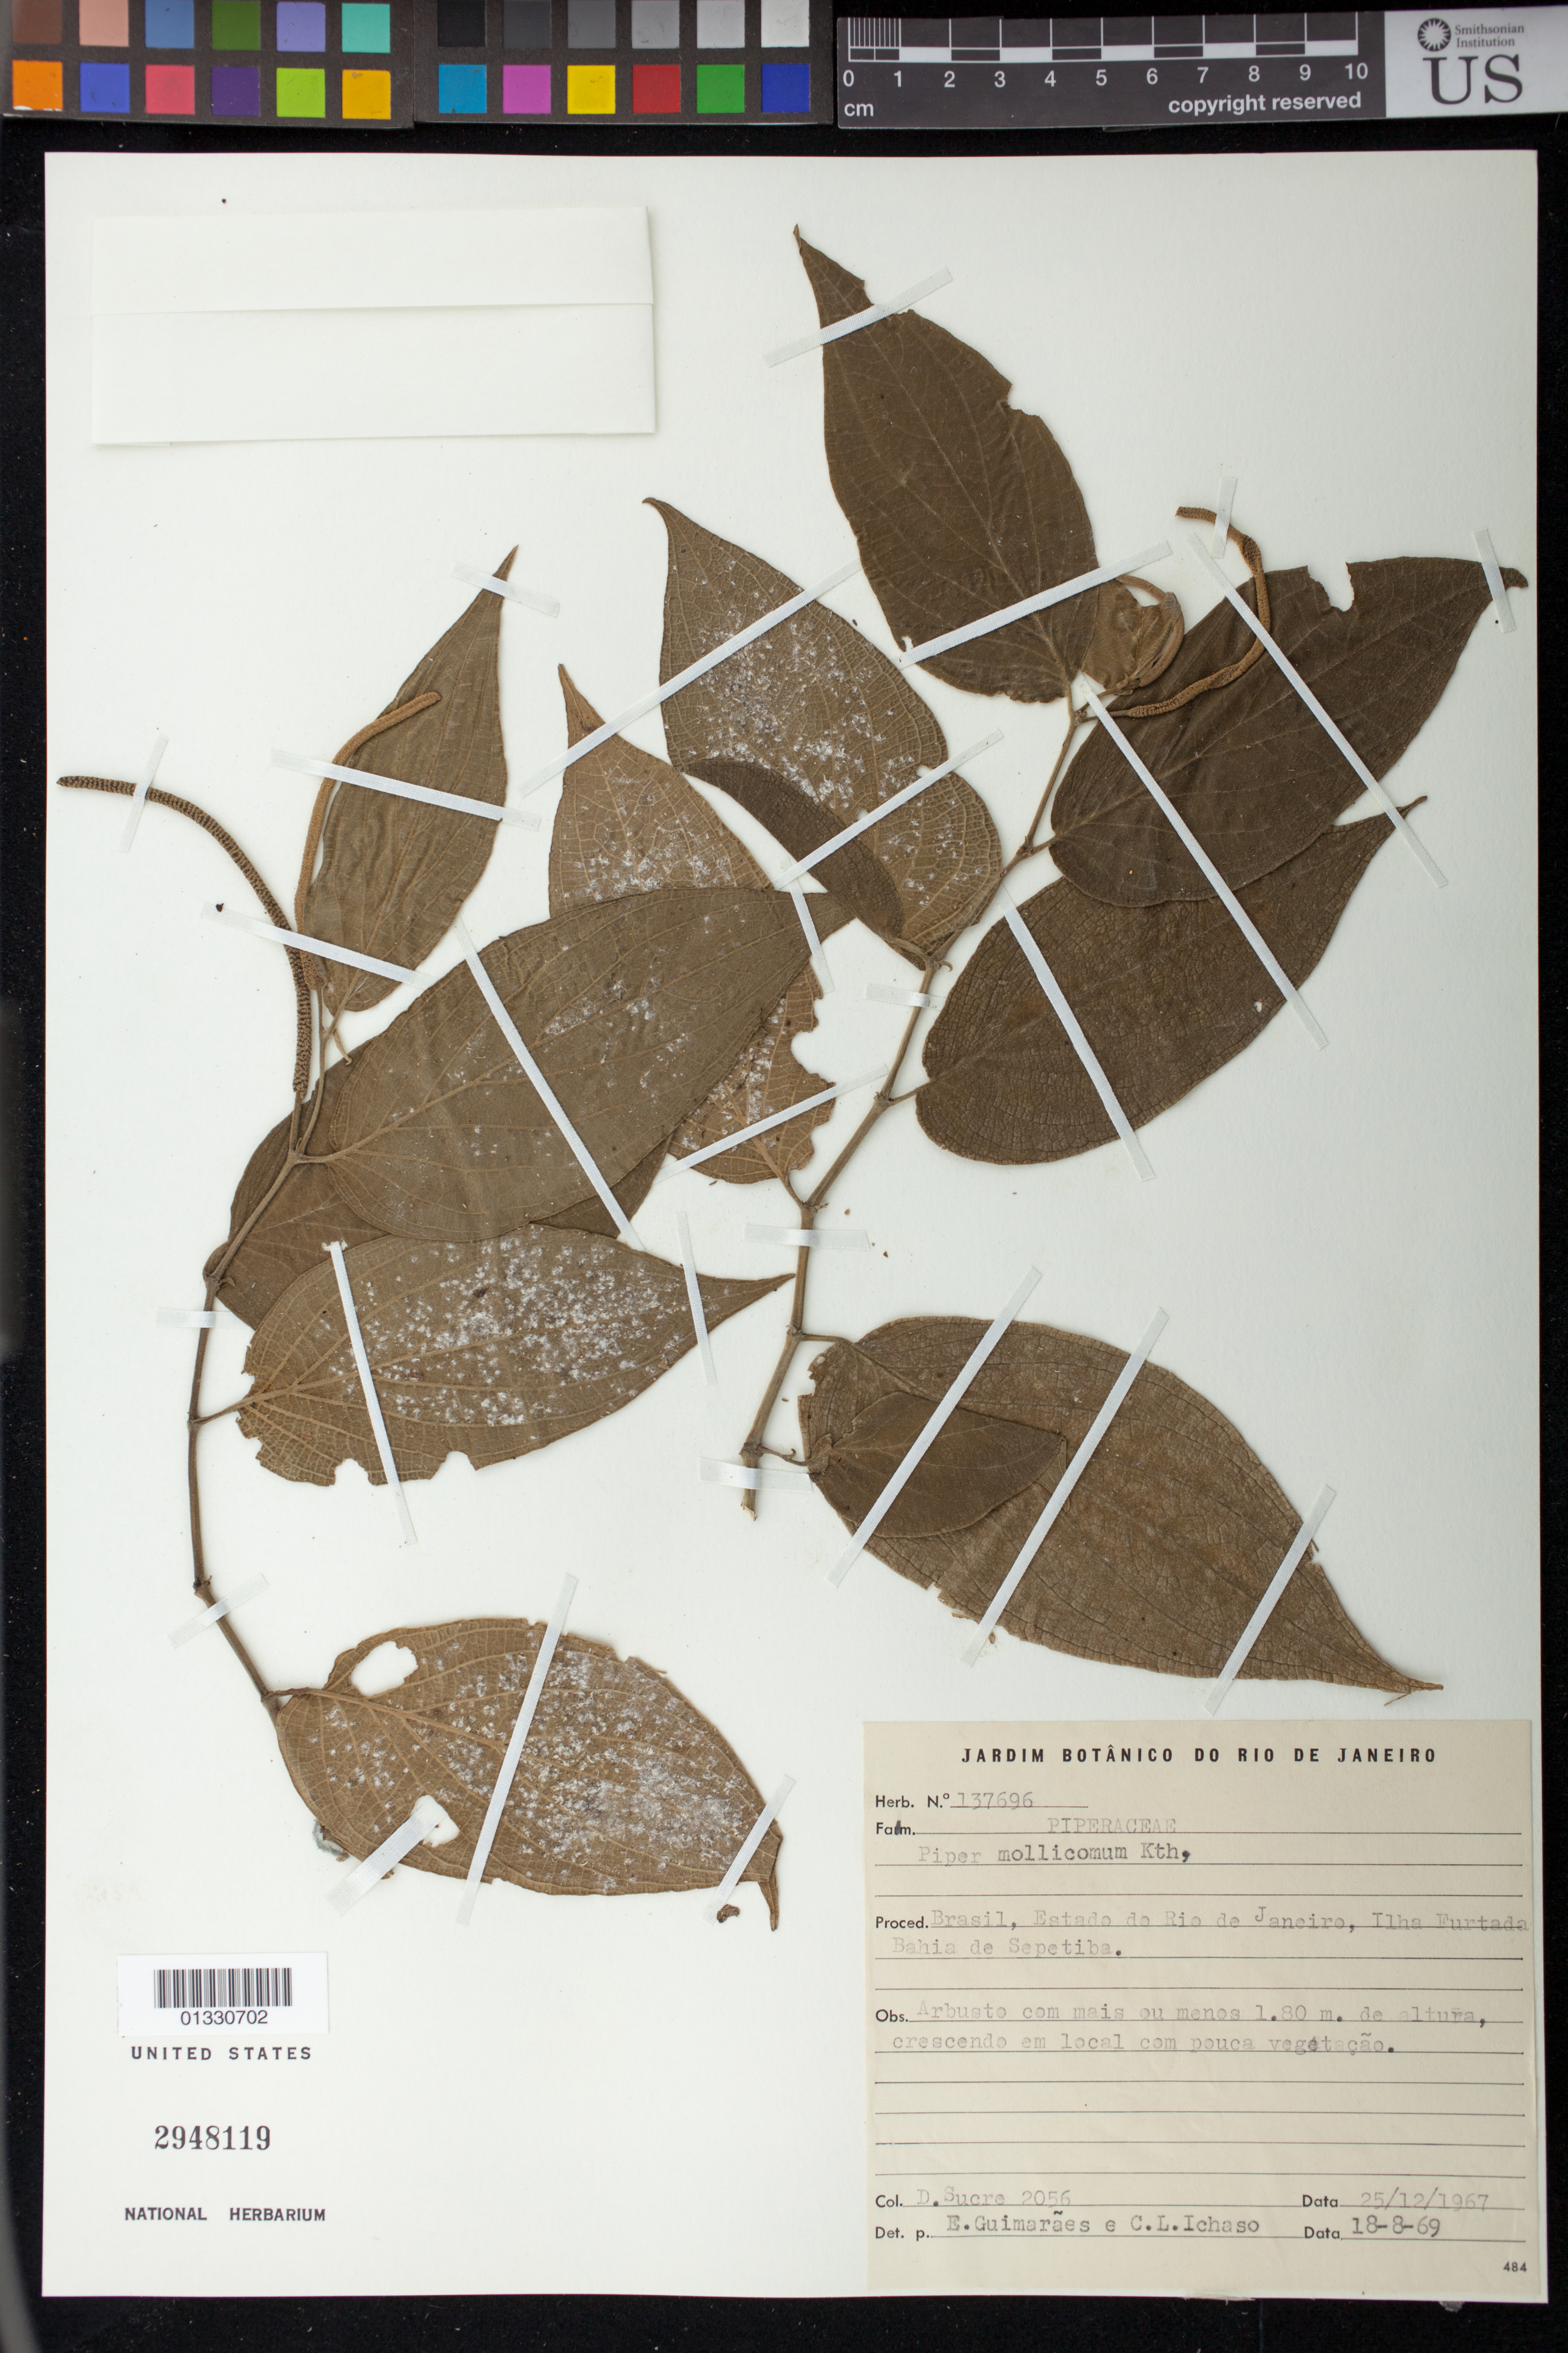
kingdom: Plantae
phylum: Tracheophyta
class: Magnoliopsida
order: Piperales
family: Piperaceae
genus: Piper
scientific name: Piper mollicomum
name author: Kunth ex Steud.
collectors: D. Sucre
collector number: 2056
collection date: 1967-12-25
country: Brazil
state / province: Rio de Janeiro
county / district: Mangaratiba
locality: Ilha Furtada, Bahia de Sepetiba.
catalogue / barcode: US 2948119